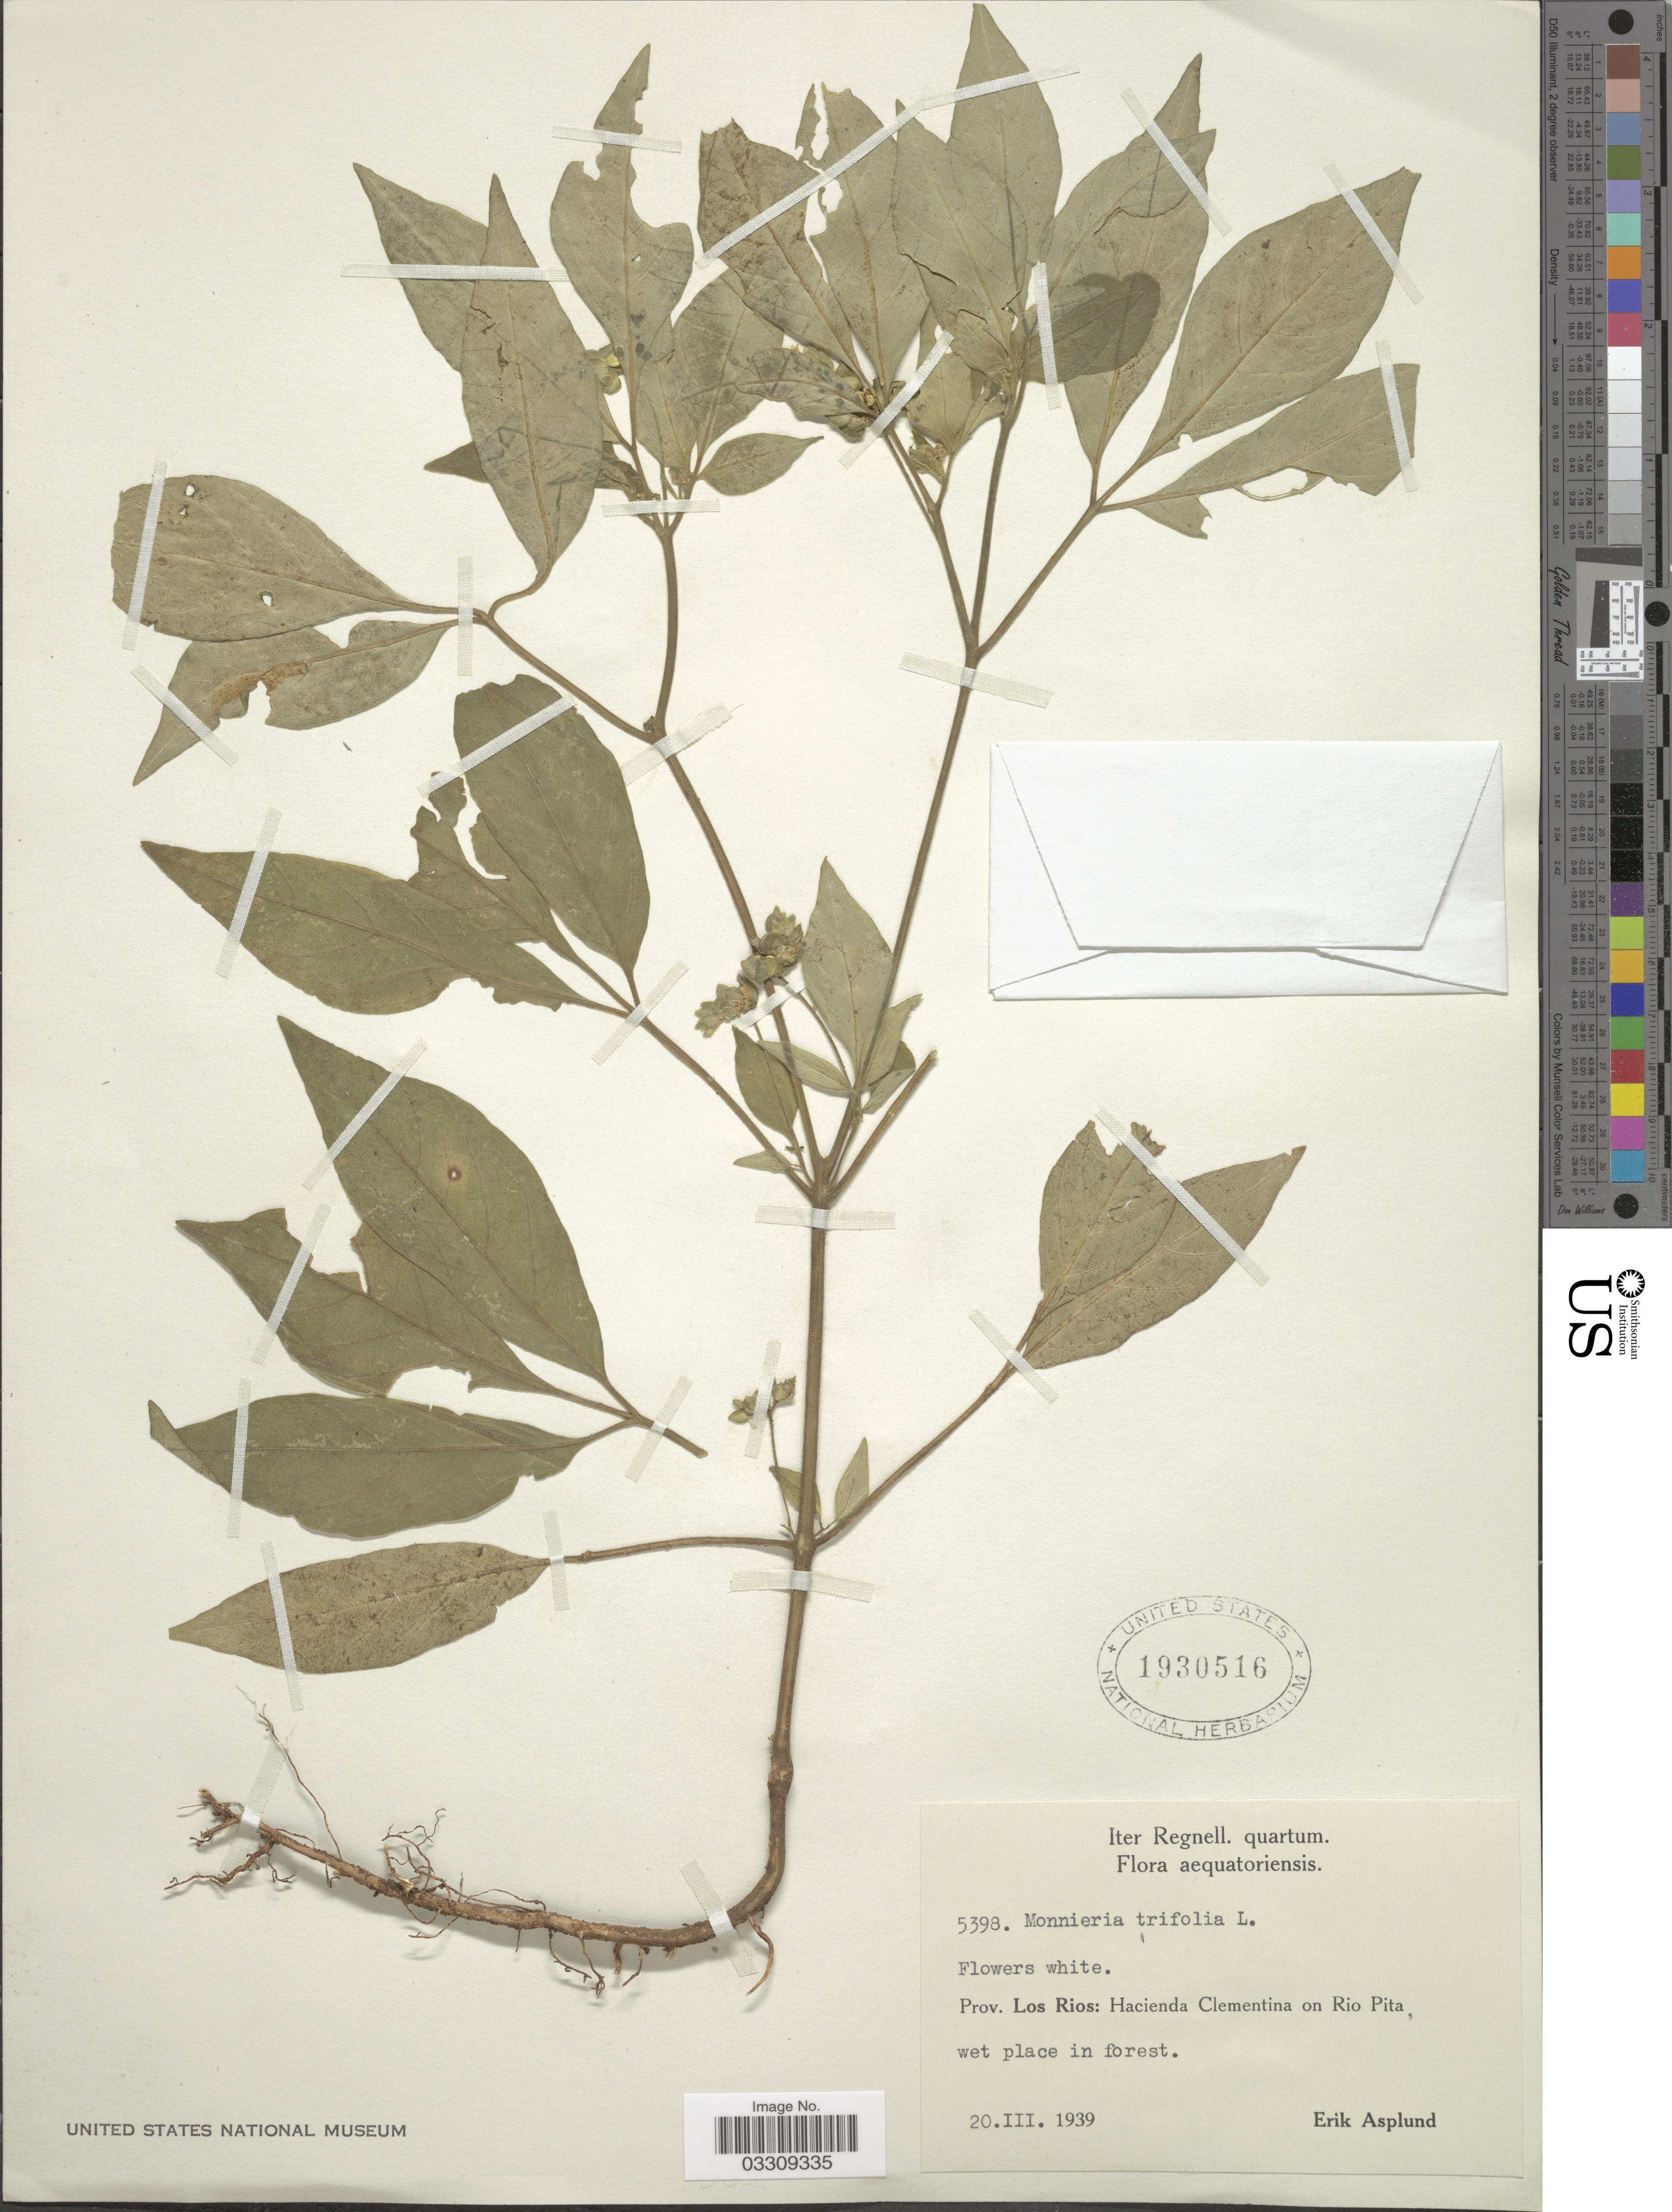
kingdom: Plantae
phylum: Tracheophyta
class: Magnoliopsida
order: Sapindales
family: Rutaceae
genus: Ertela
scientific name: Ertela trifolia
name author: (L.) Kuntze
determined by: Strong, Mark T., (BOT), Smithsonian Institution - National Museum of Natural History (UNITED STATES)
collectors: E. Asplund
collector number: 5398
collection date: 1939-03-20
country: Ecuador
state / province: Los Ríos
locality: Hacienda Clementina on Rio Pita.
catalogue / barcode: US 1930516